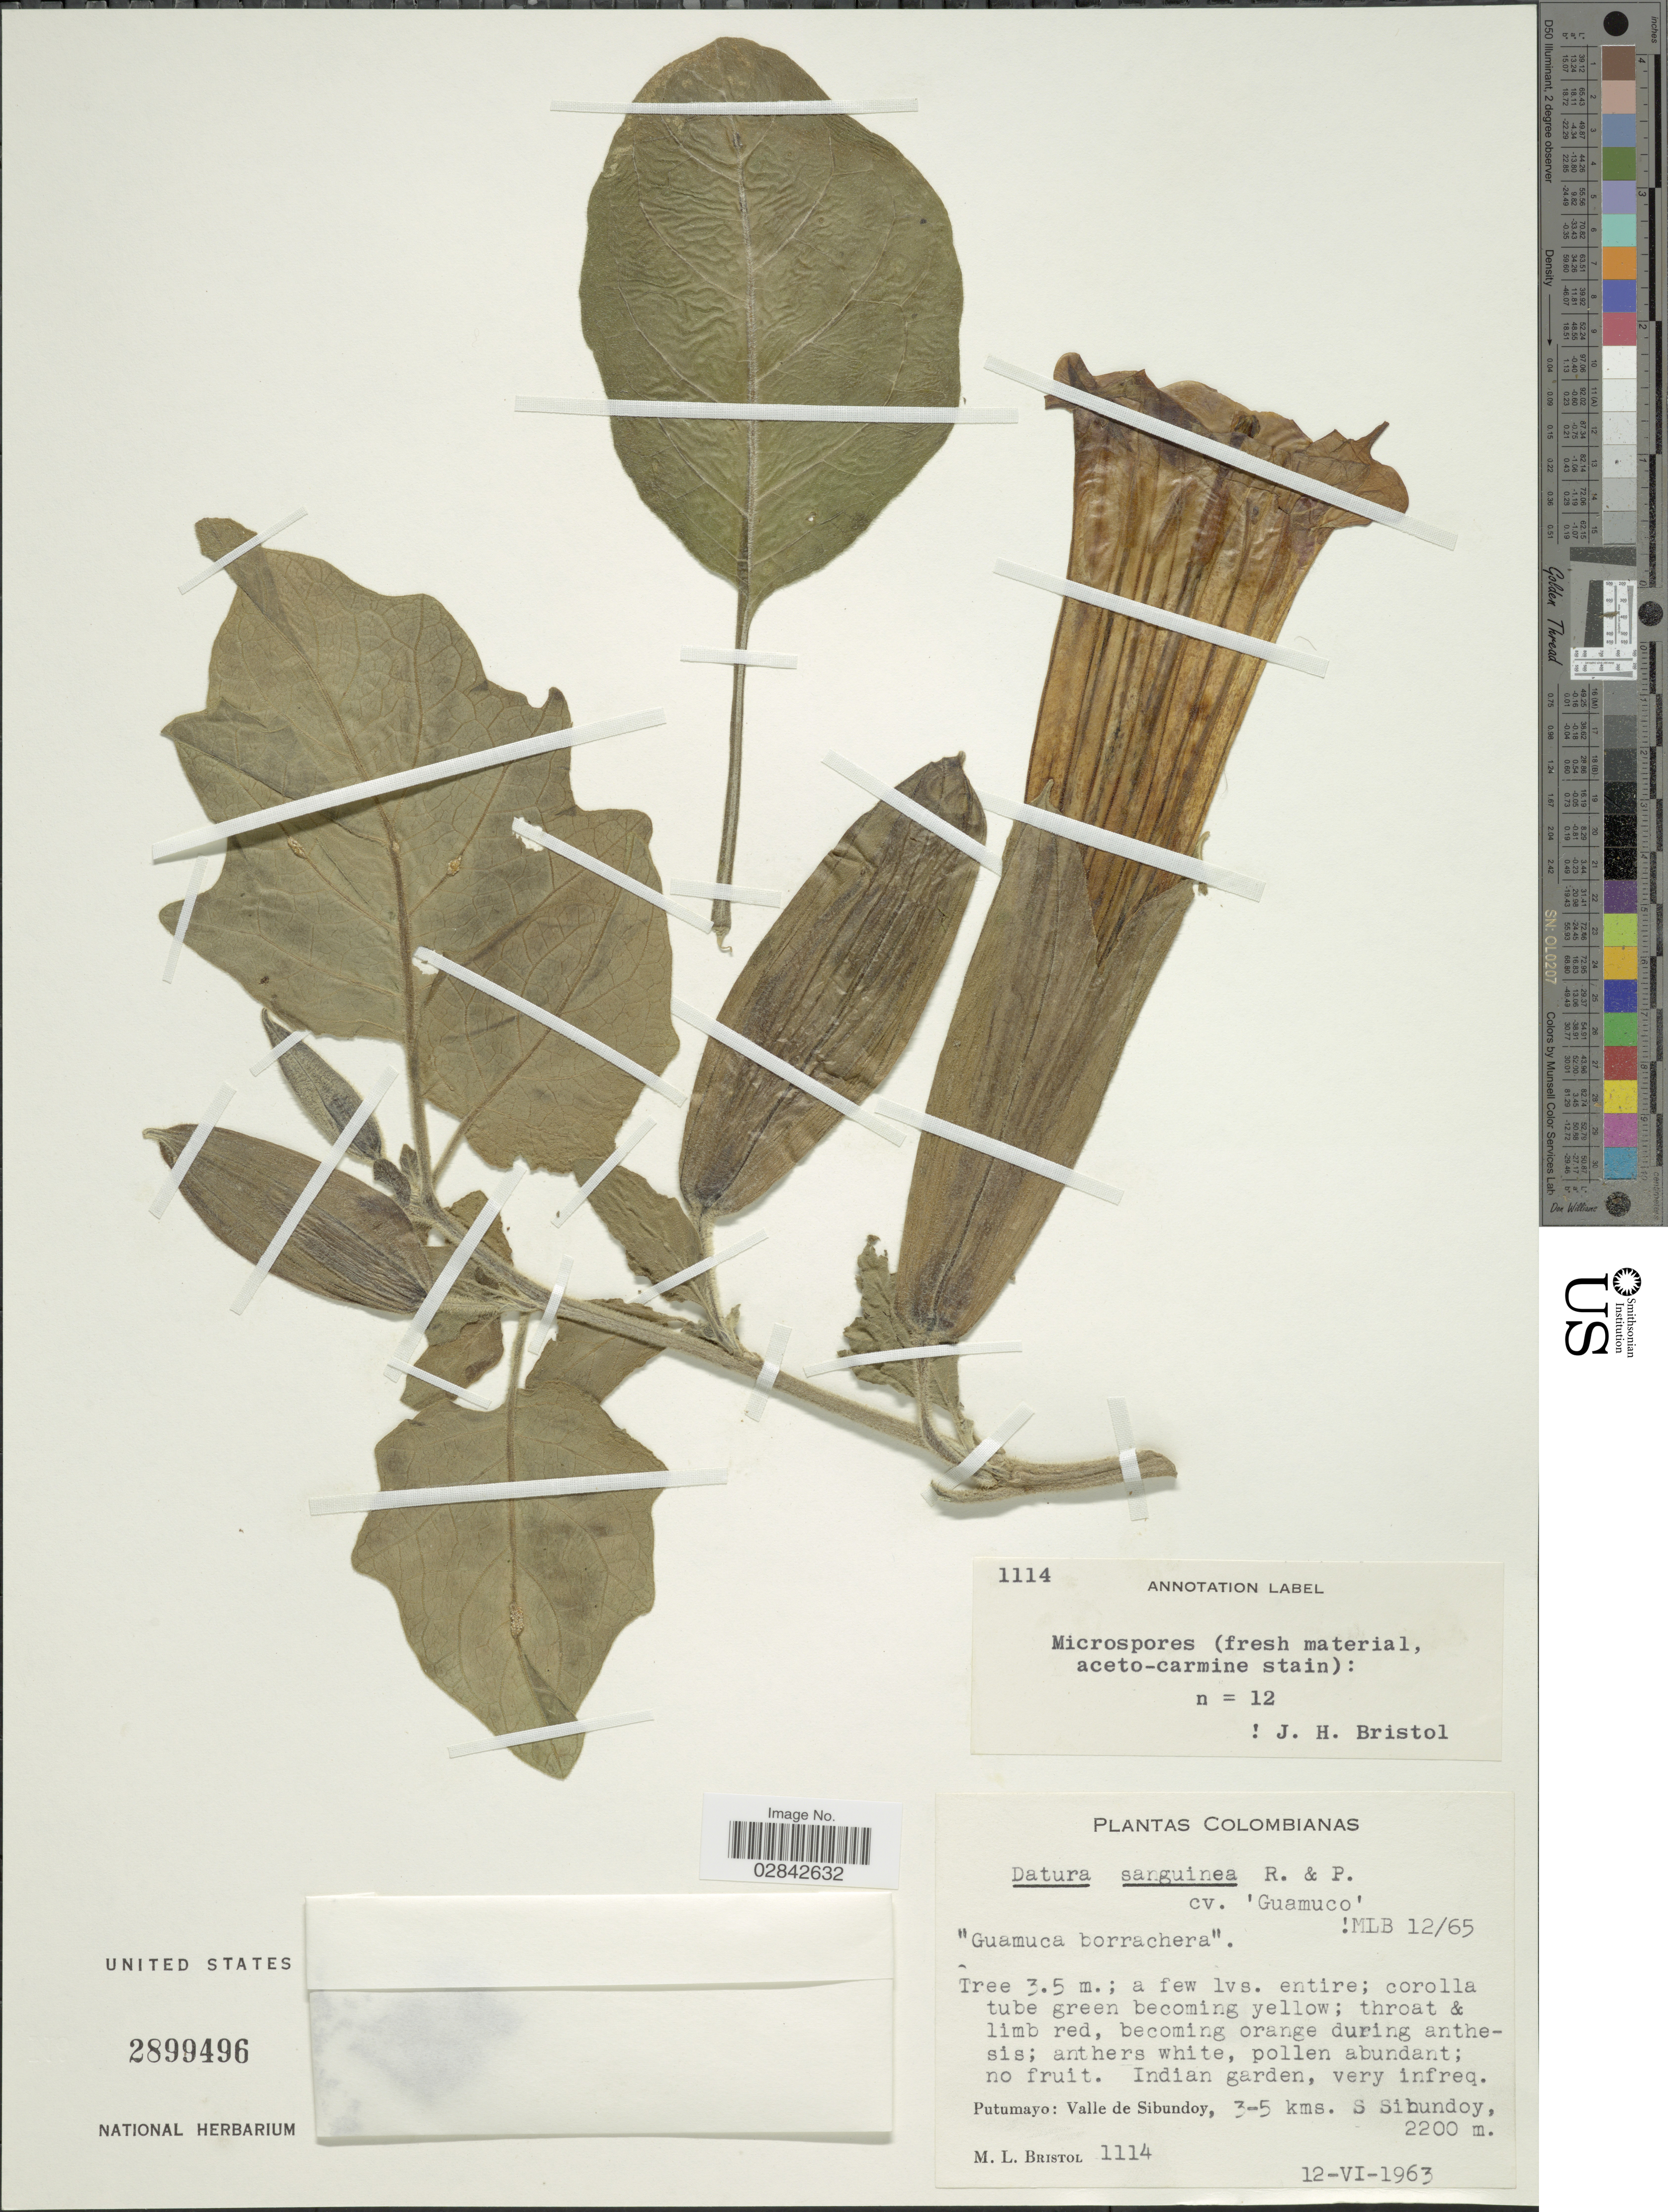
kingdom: Plantae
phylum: Tracheophyta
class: Magnoliopsida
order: Solanales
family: Solanaceae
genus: Brugmansia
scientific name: Brugmansia sanguinea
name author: (Ruiz & Pav.) D. Don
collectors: M. L. Bristol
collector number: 1114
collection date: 1963-06-12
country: Colombia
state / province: Putumayo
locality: Valle de Sibundoy, 3-5 kms. S Sibundoy.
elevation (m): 2200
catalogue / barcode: US 2899496